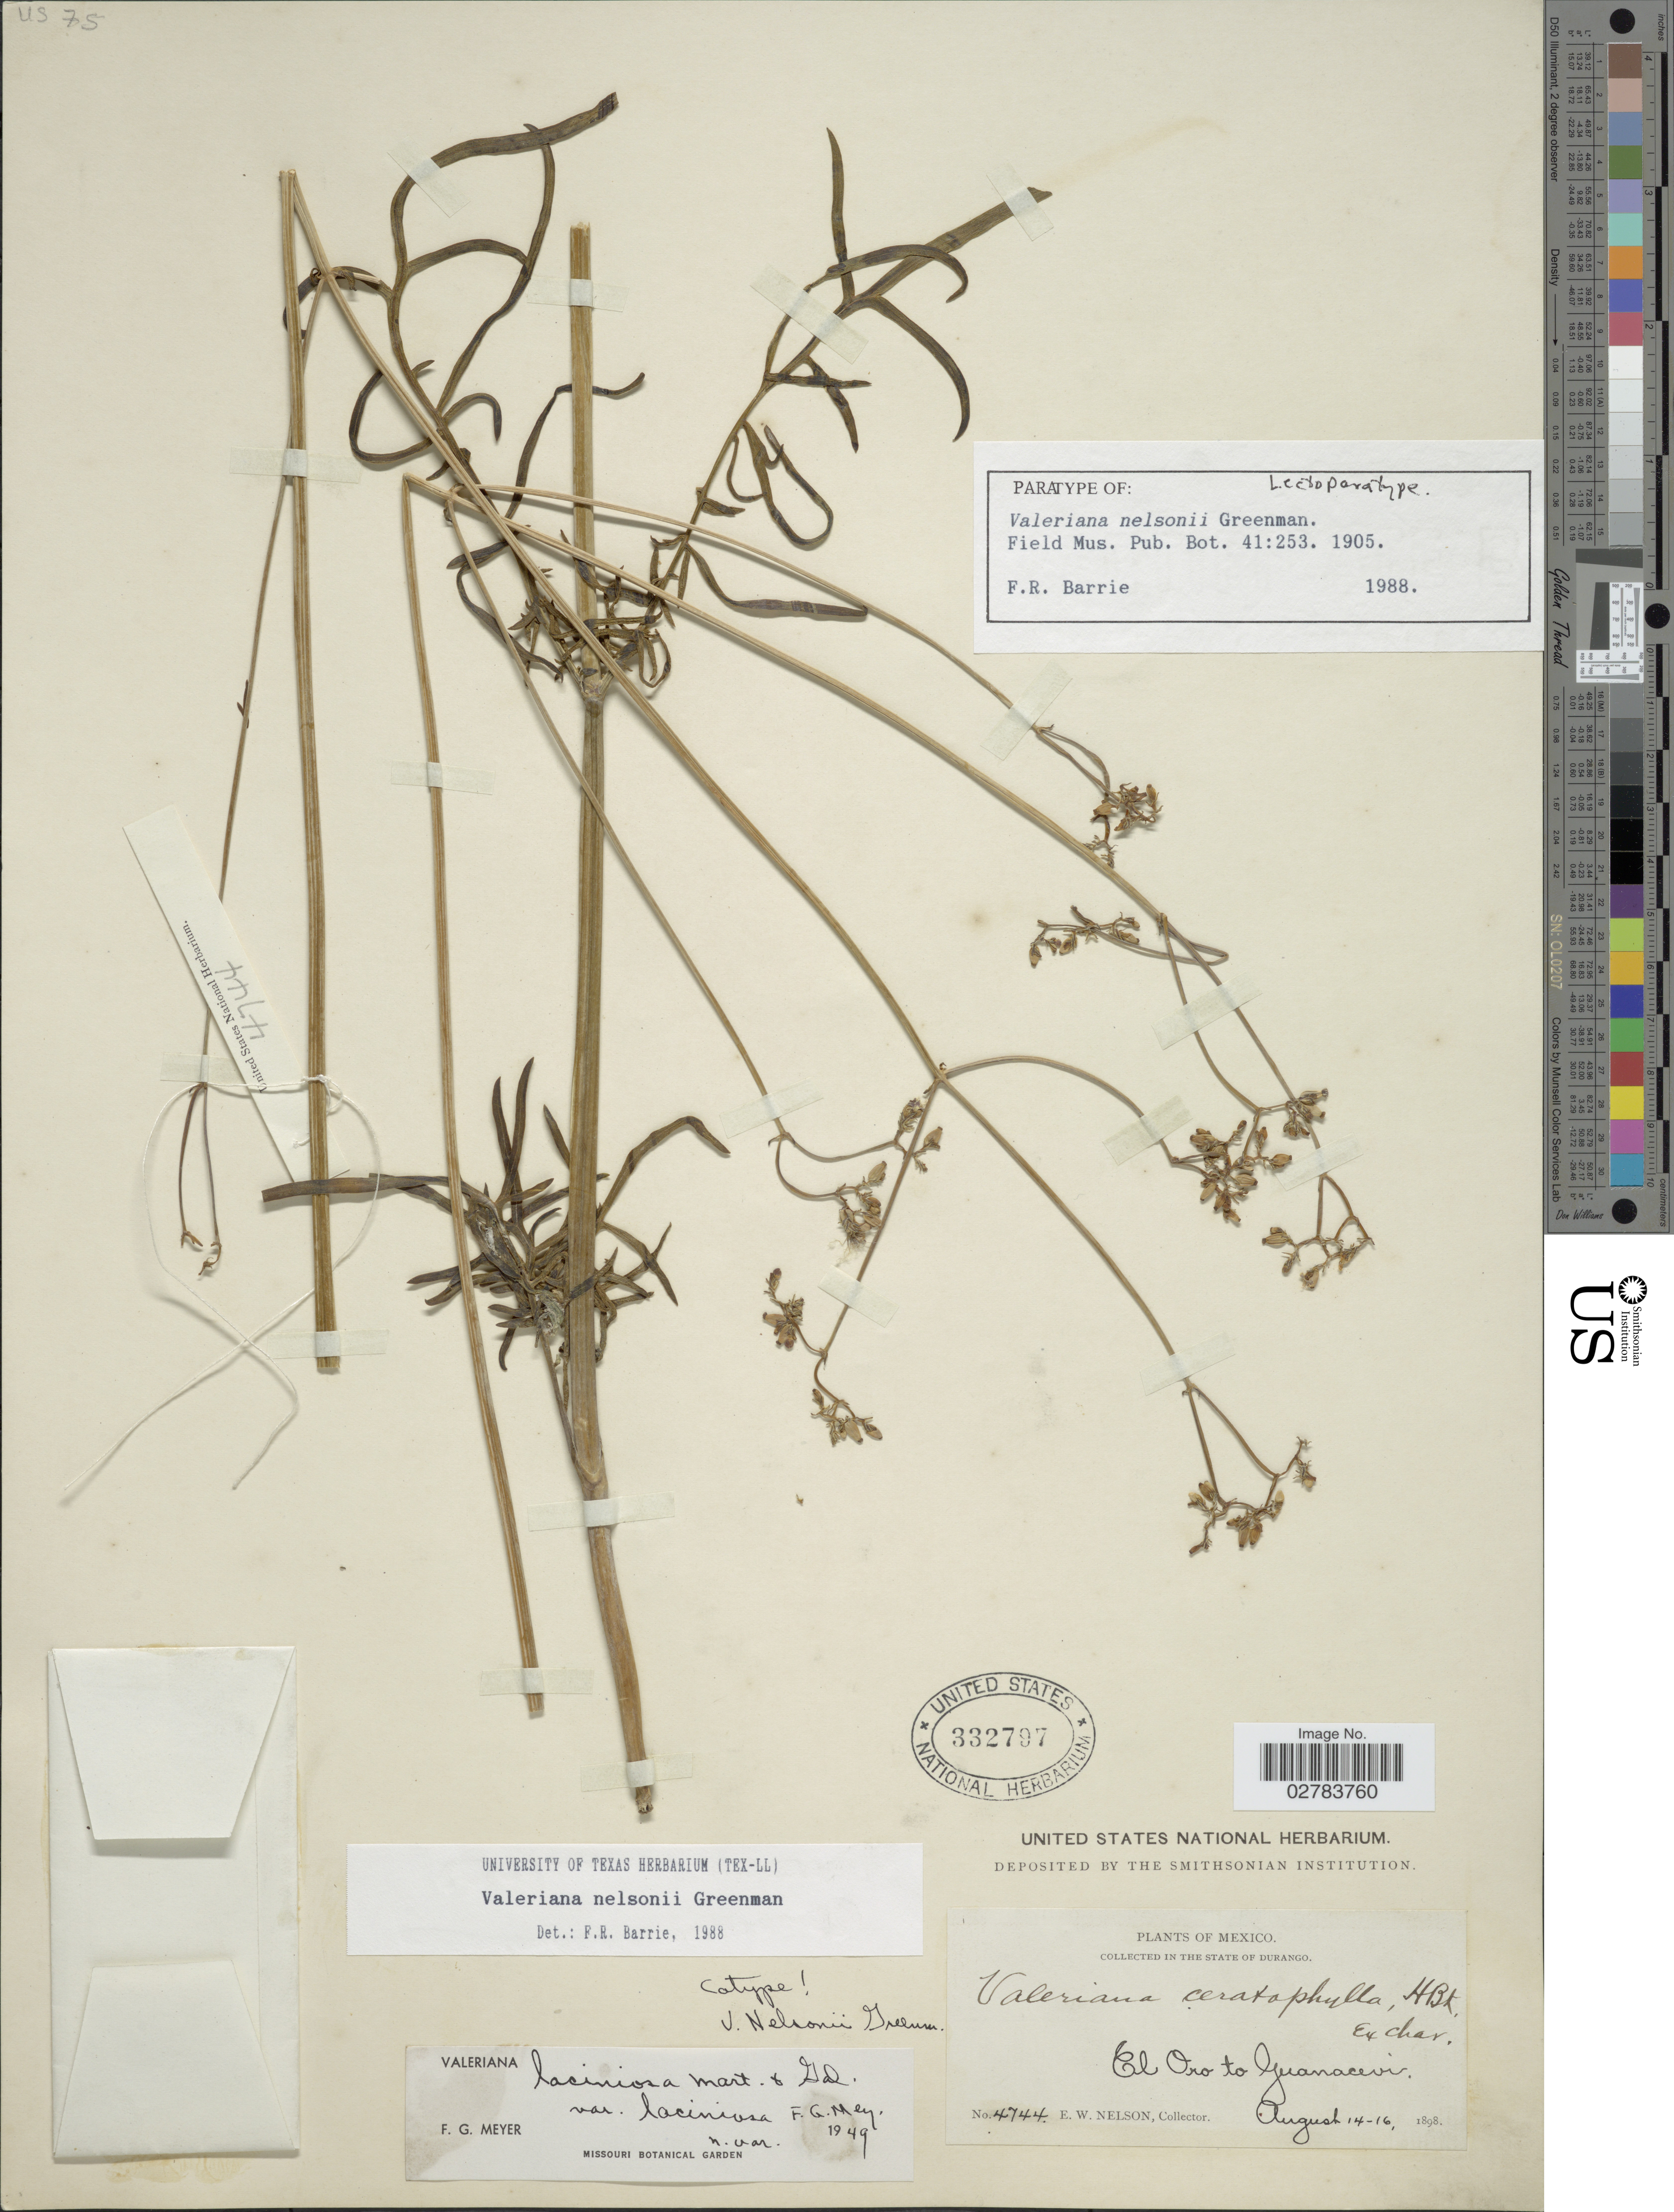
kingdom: Plantae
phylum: Tracheophyta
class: Magnoliopsida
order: Dipsacales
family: Caprifoliaceae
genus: Valeriana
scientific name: Valeriana nelsonii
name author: Greenm.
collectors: E. W. Nelson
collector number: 4744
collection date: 1898-08-14/1898-08-16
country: Mexico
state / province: Durango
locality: El Oro to Guanacevi.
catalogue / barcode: US 332797